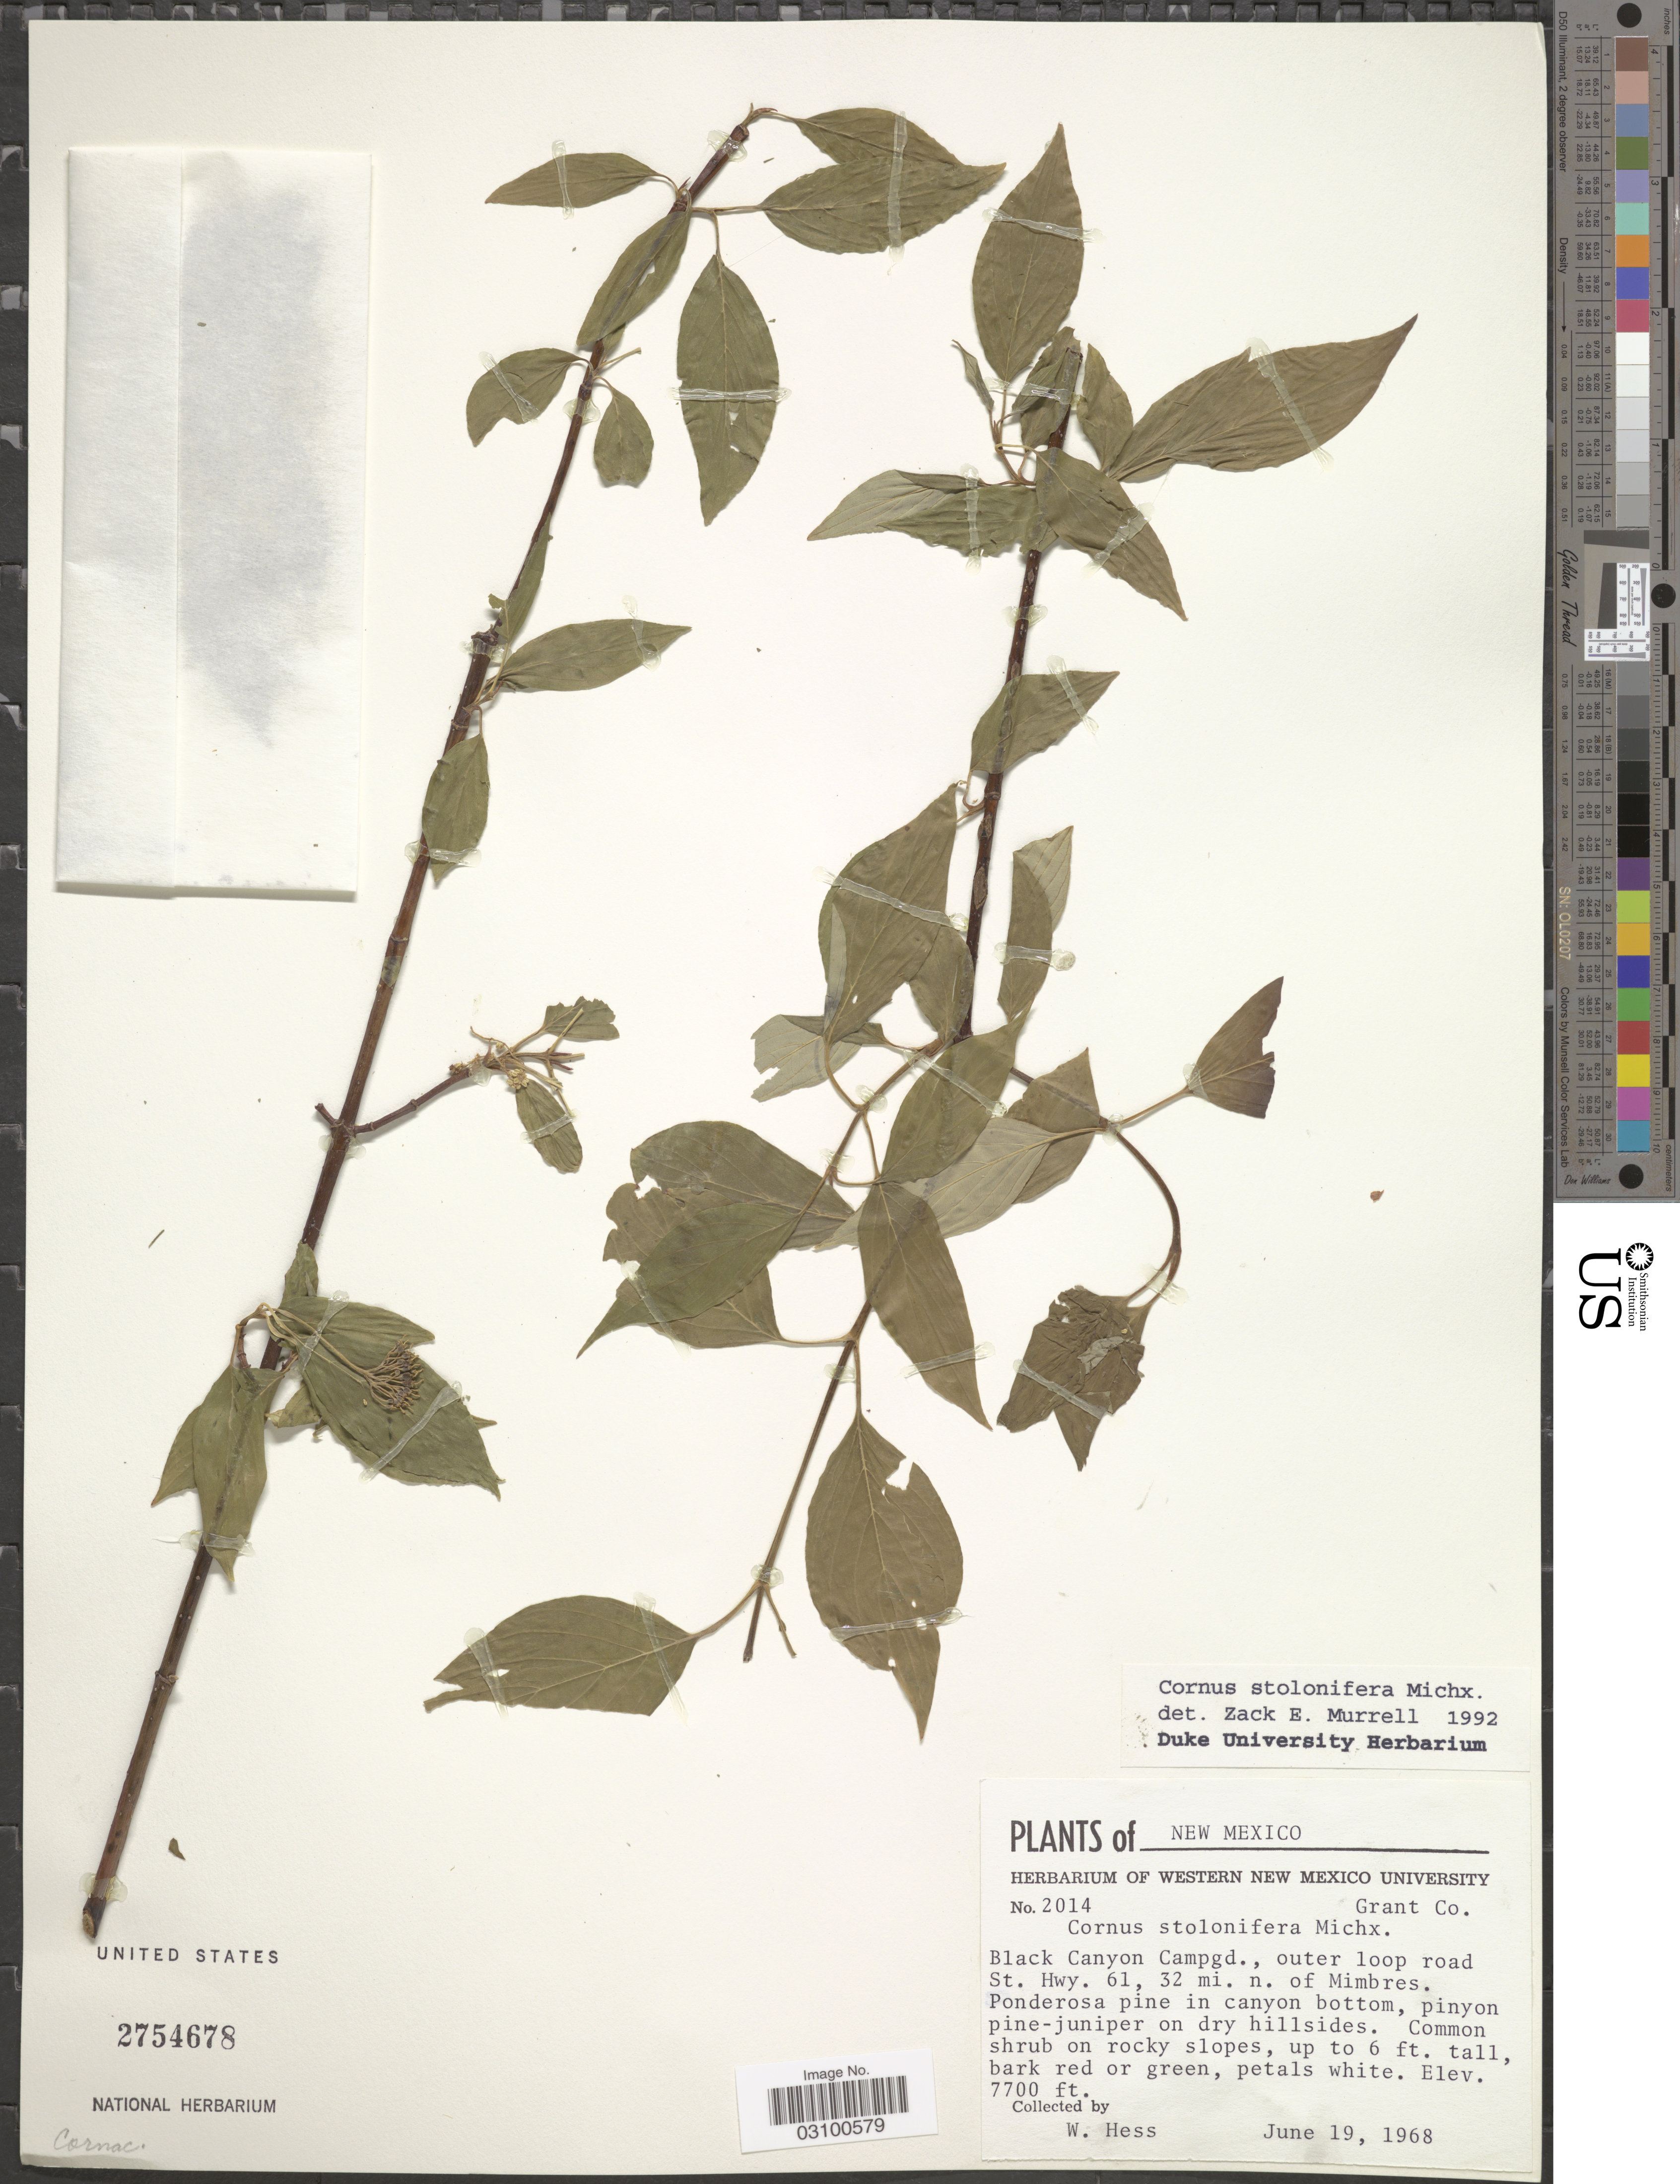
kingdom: Plantae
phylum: Tracheophyta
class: Magnoliopsida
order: Cornales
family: Cornaceae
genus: Cornus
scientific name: Cornus sericea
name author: L.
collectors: W. Hess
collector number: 2014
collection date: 1968-06-19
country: United States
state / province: New Mexico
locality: Grant Co. Black Canyon Campgd., outer loop road St. Hwy. 61, 32 mi. n. of Mimbres.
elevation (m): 2347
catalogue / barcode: US 2754678